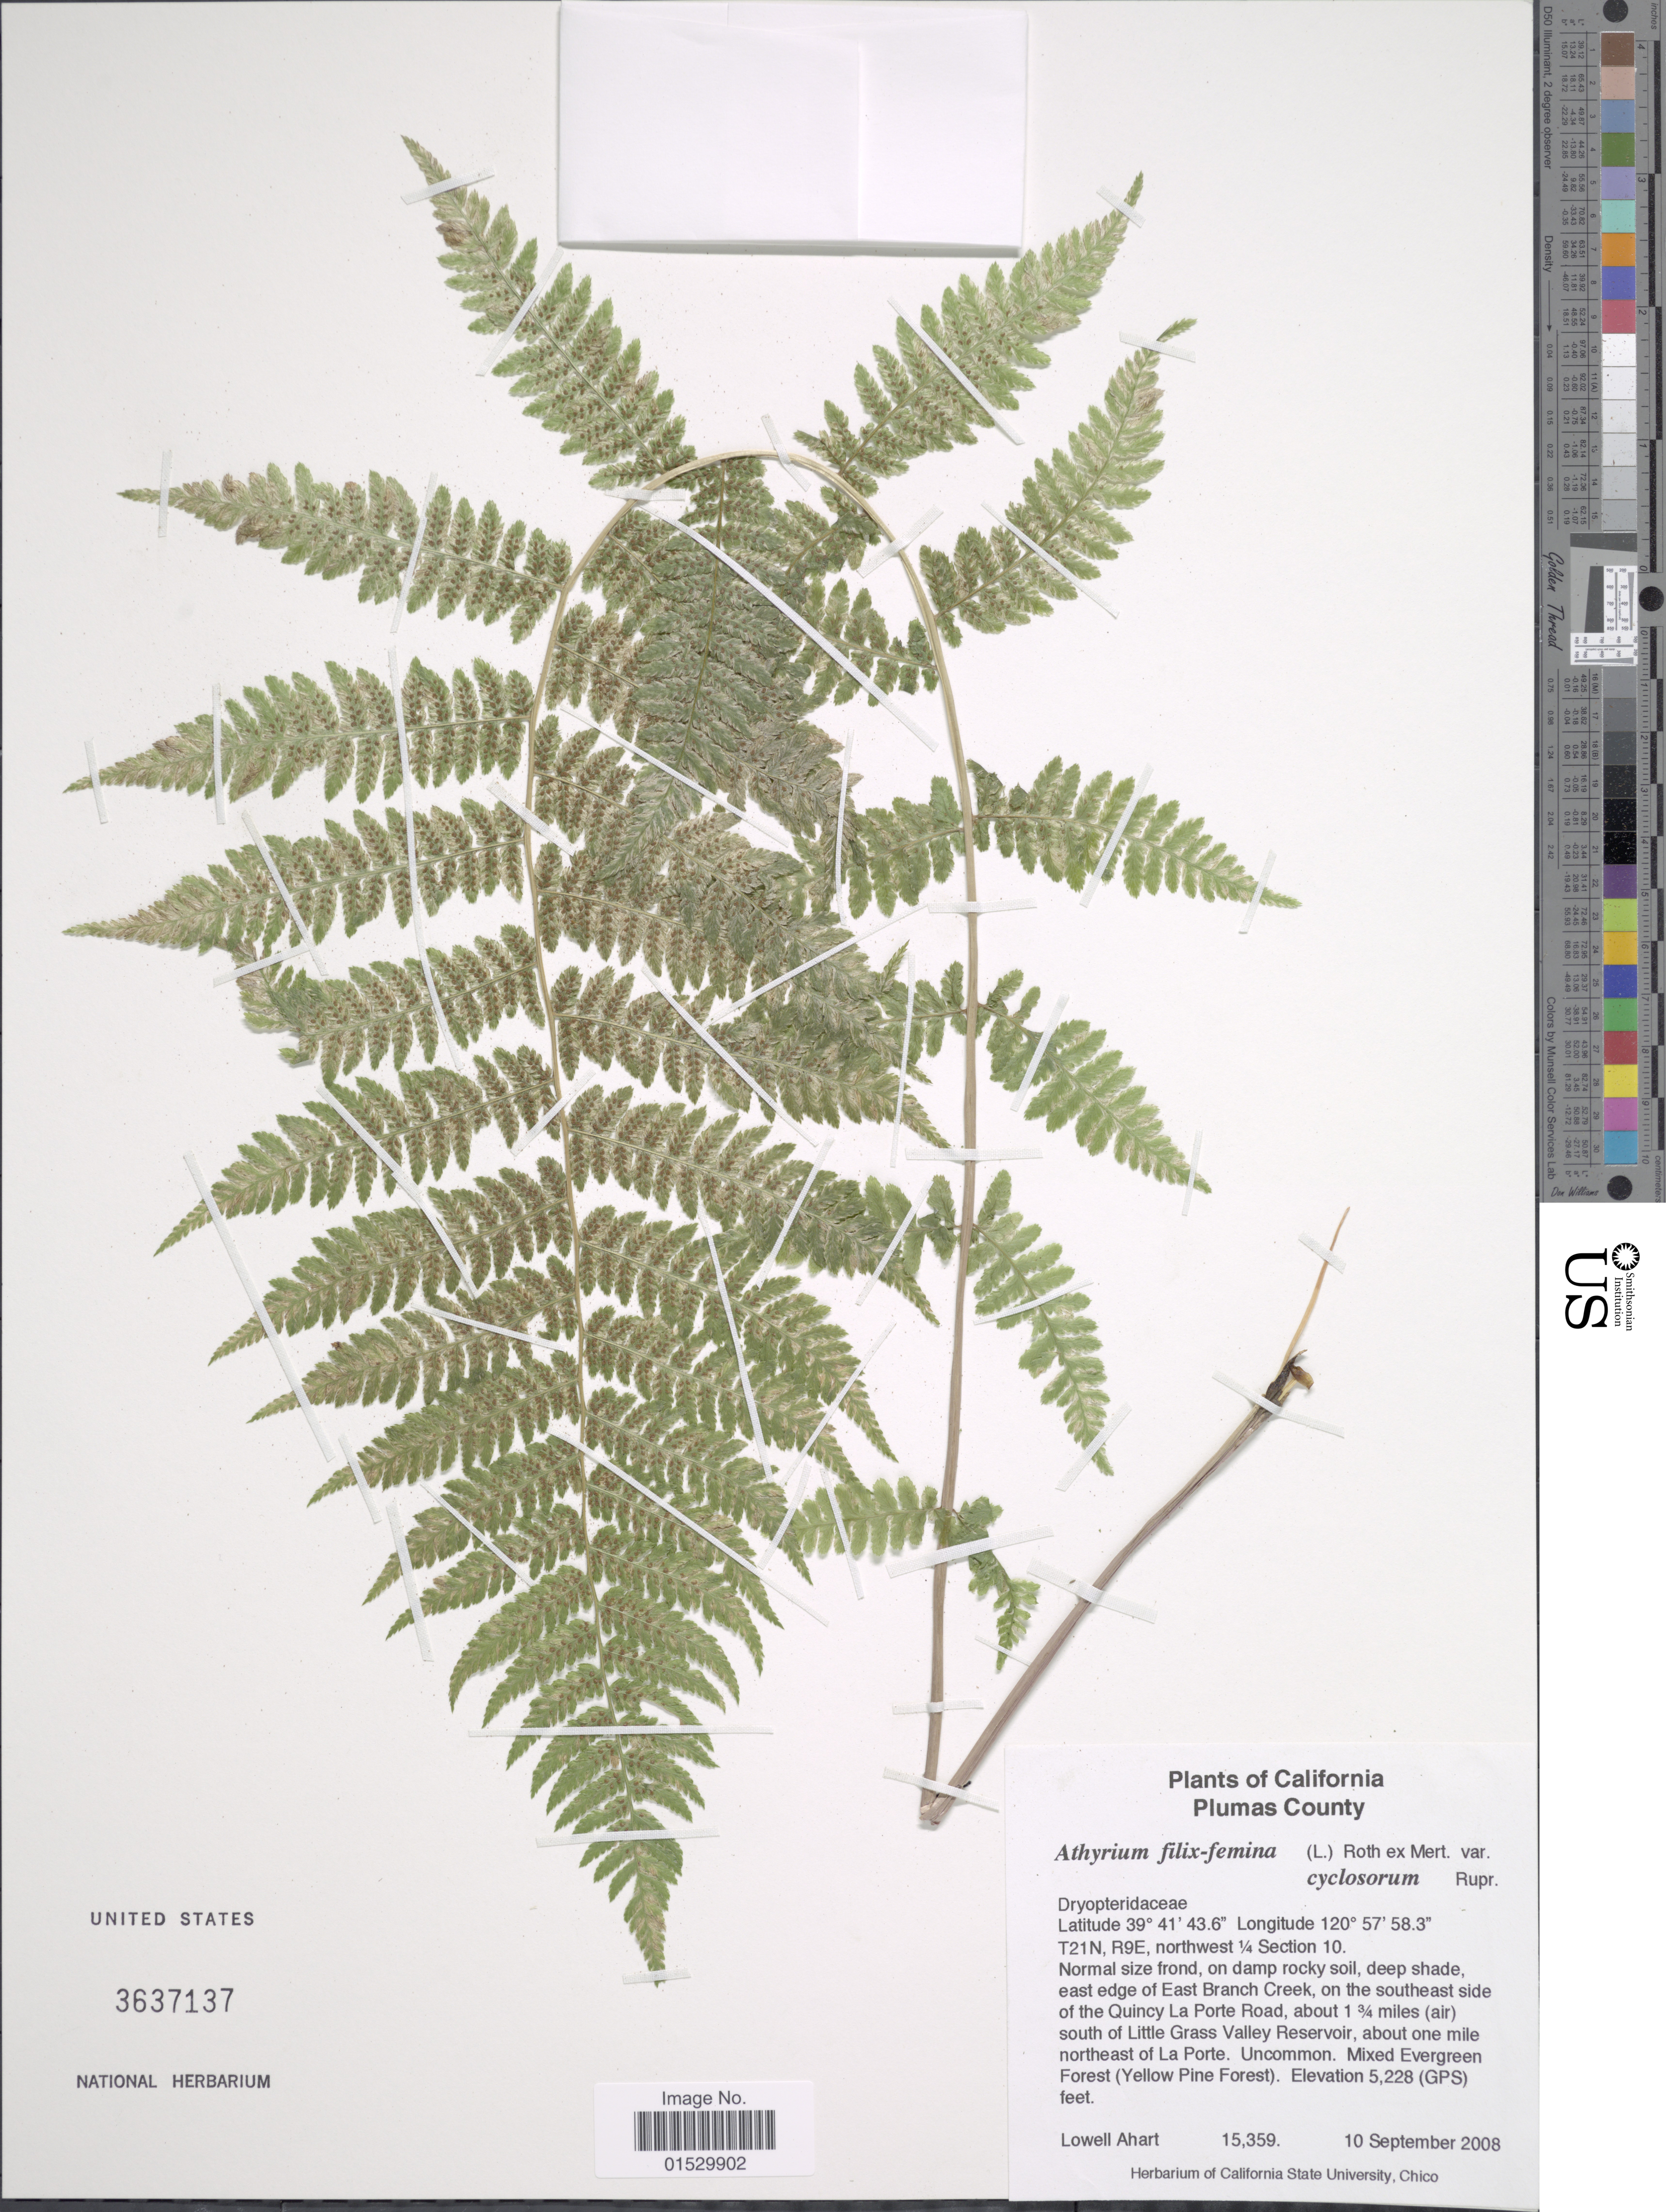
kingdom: Plantae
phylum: Tracheophyta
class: Polypodiopsida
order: Polypodiales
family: Athyriaceae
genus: Athyrium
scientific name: Athyrium filix-femina subsp. cyclosorum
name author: (Rupr.) C. Chr.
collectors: L. Ahart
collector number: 15359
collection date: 2008-09-10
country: United States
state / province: California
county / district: Plumas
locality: Plumas County, T21N, R9E, northwest ¼ section 10. Normal size frond, on damp rocky soil, deep shade, east edge of East branch Creek, on the southeast side of the Quincy La Porte Road, about 1 ¾ miles (air) south of Little Grass Valley Reservoir, about one mile northeast of La Porte. Uncommon. Mixed Evergreen Forest (Yellow Pine Forest)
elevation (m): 1593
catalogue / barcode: US 3637137